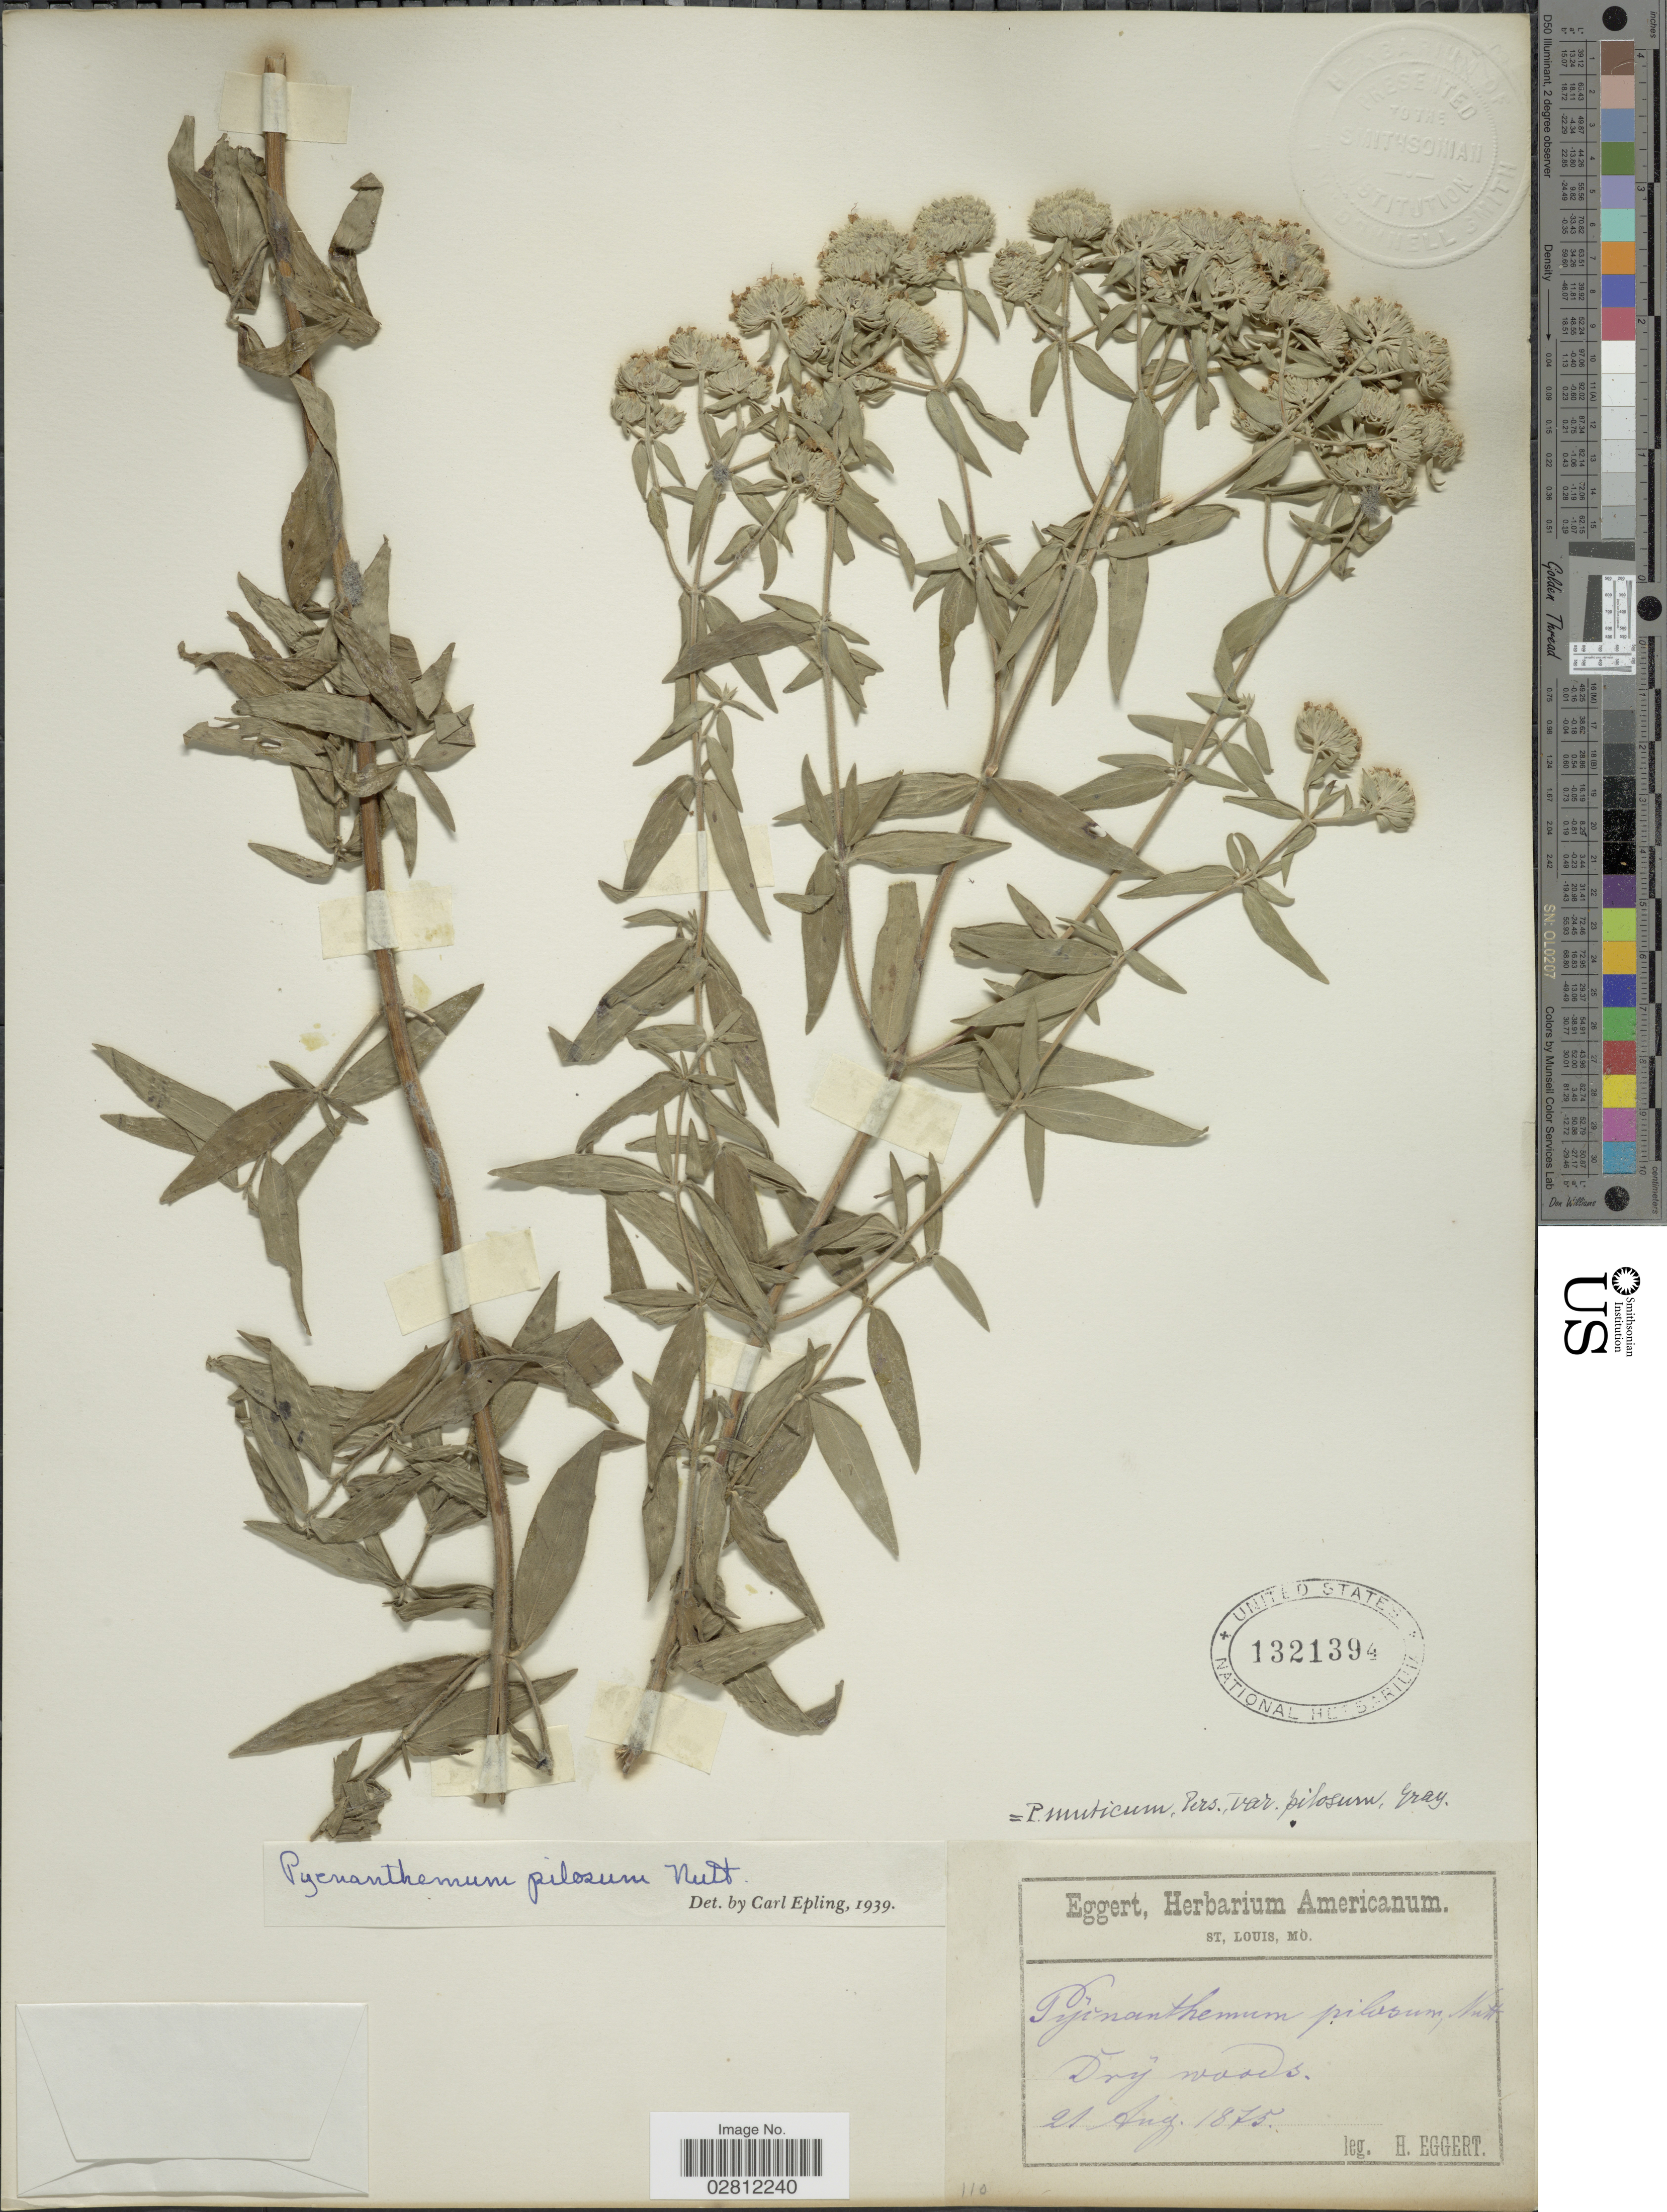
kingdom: Plantae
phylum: Tracheophyta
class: Magnoliopsida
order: Lamiales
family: Lamiaceae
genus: Pycnanthemum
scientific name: Pycnanthemum pilosum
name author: Nutt.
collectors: H. Eggert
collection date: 1875-08-20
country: United States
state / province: Missouri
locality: St. Louis.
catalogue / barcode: US 1321394